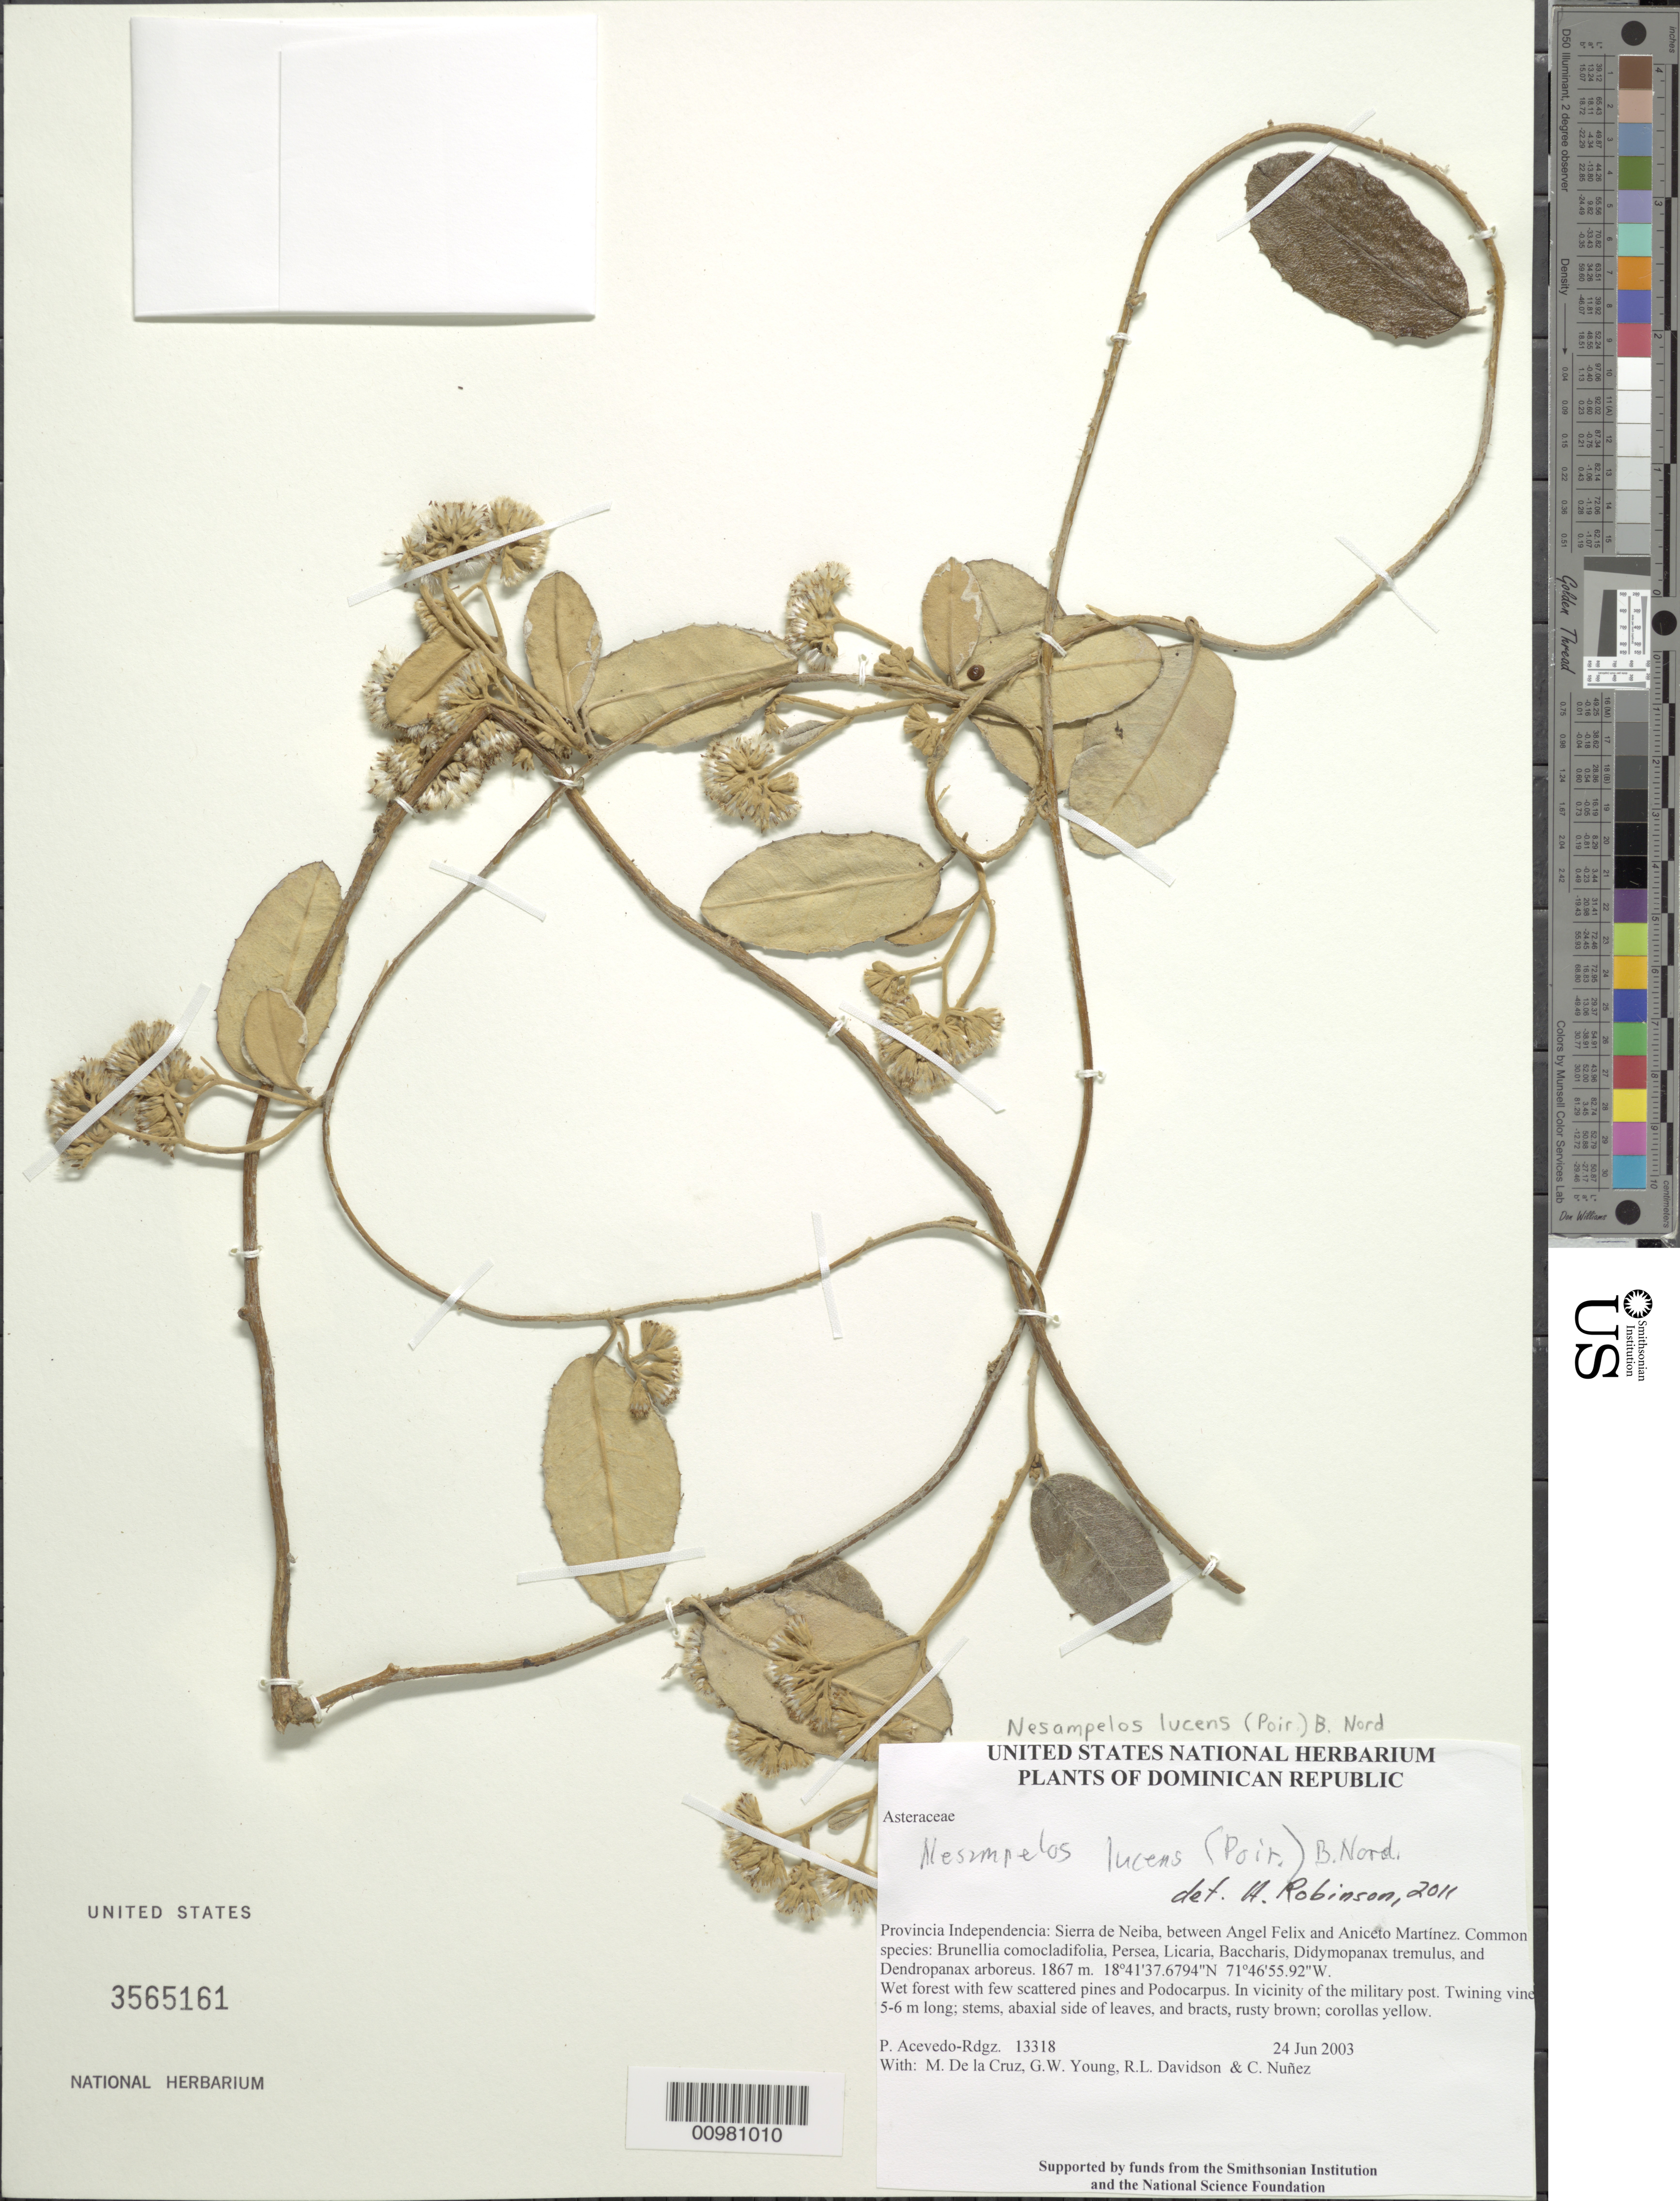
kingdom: Plantae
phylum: Tracheophyta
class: Magnoliopsida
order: Asterales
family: Asteraceae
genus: Senecio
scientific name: Senecio lucens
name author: (Poir.) Urban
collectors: P. Acevedo-Rodr., M. de la Cruz, J. Rawlins, G. Young, R. Davidson & C. Nunez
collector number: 13318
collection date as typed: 24 Jun 2003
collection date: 2003-06-24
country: Dominican Republic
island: Hispaniola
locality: Provincia Independencia: Sierra de Neiba, between Angel Felix and Aniceto Martínez. Common species: Brunellia comocladifolia, Persea, Licaria, Baccharis, Didymopanax tremulus, and Dendropanax arboreus.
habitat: Wet forest with few scattered pines and Podocarpus. In vicinity of the military post.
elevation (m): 1867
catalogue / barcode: US 3565161